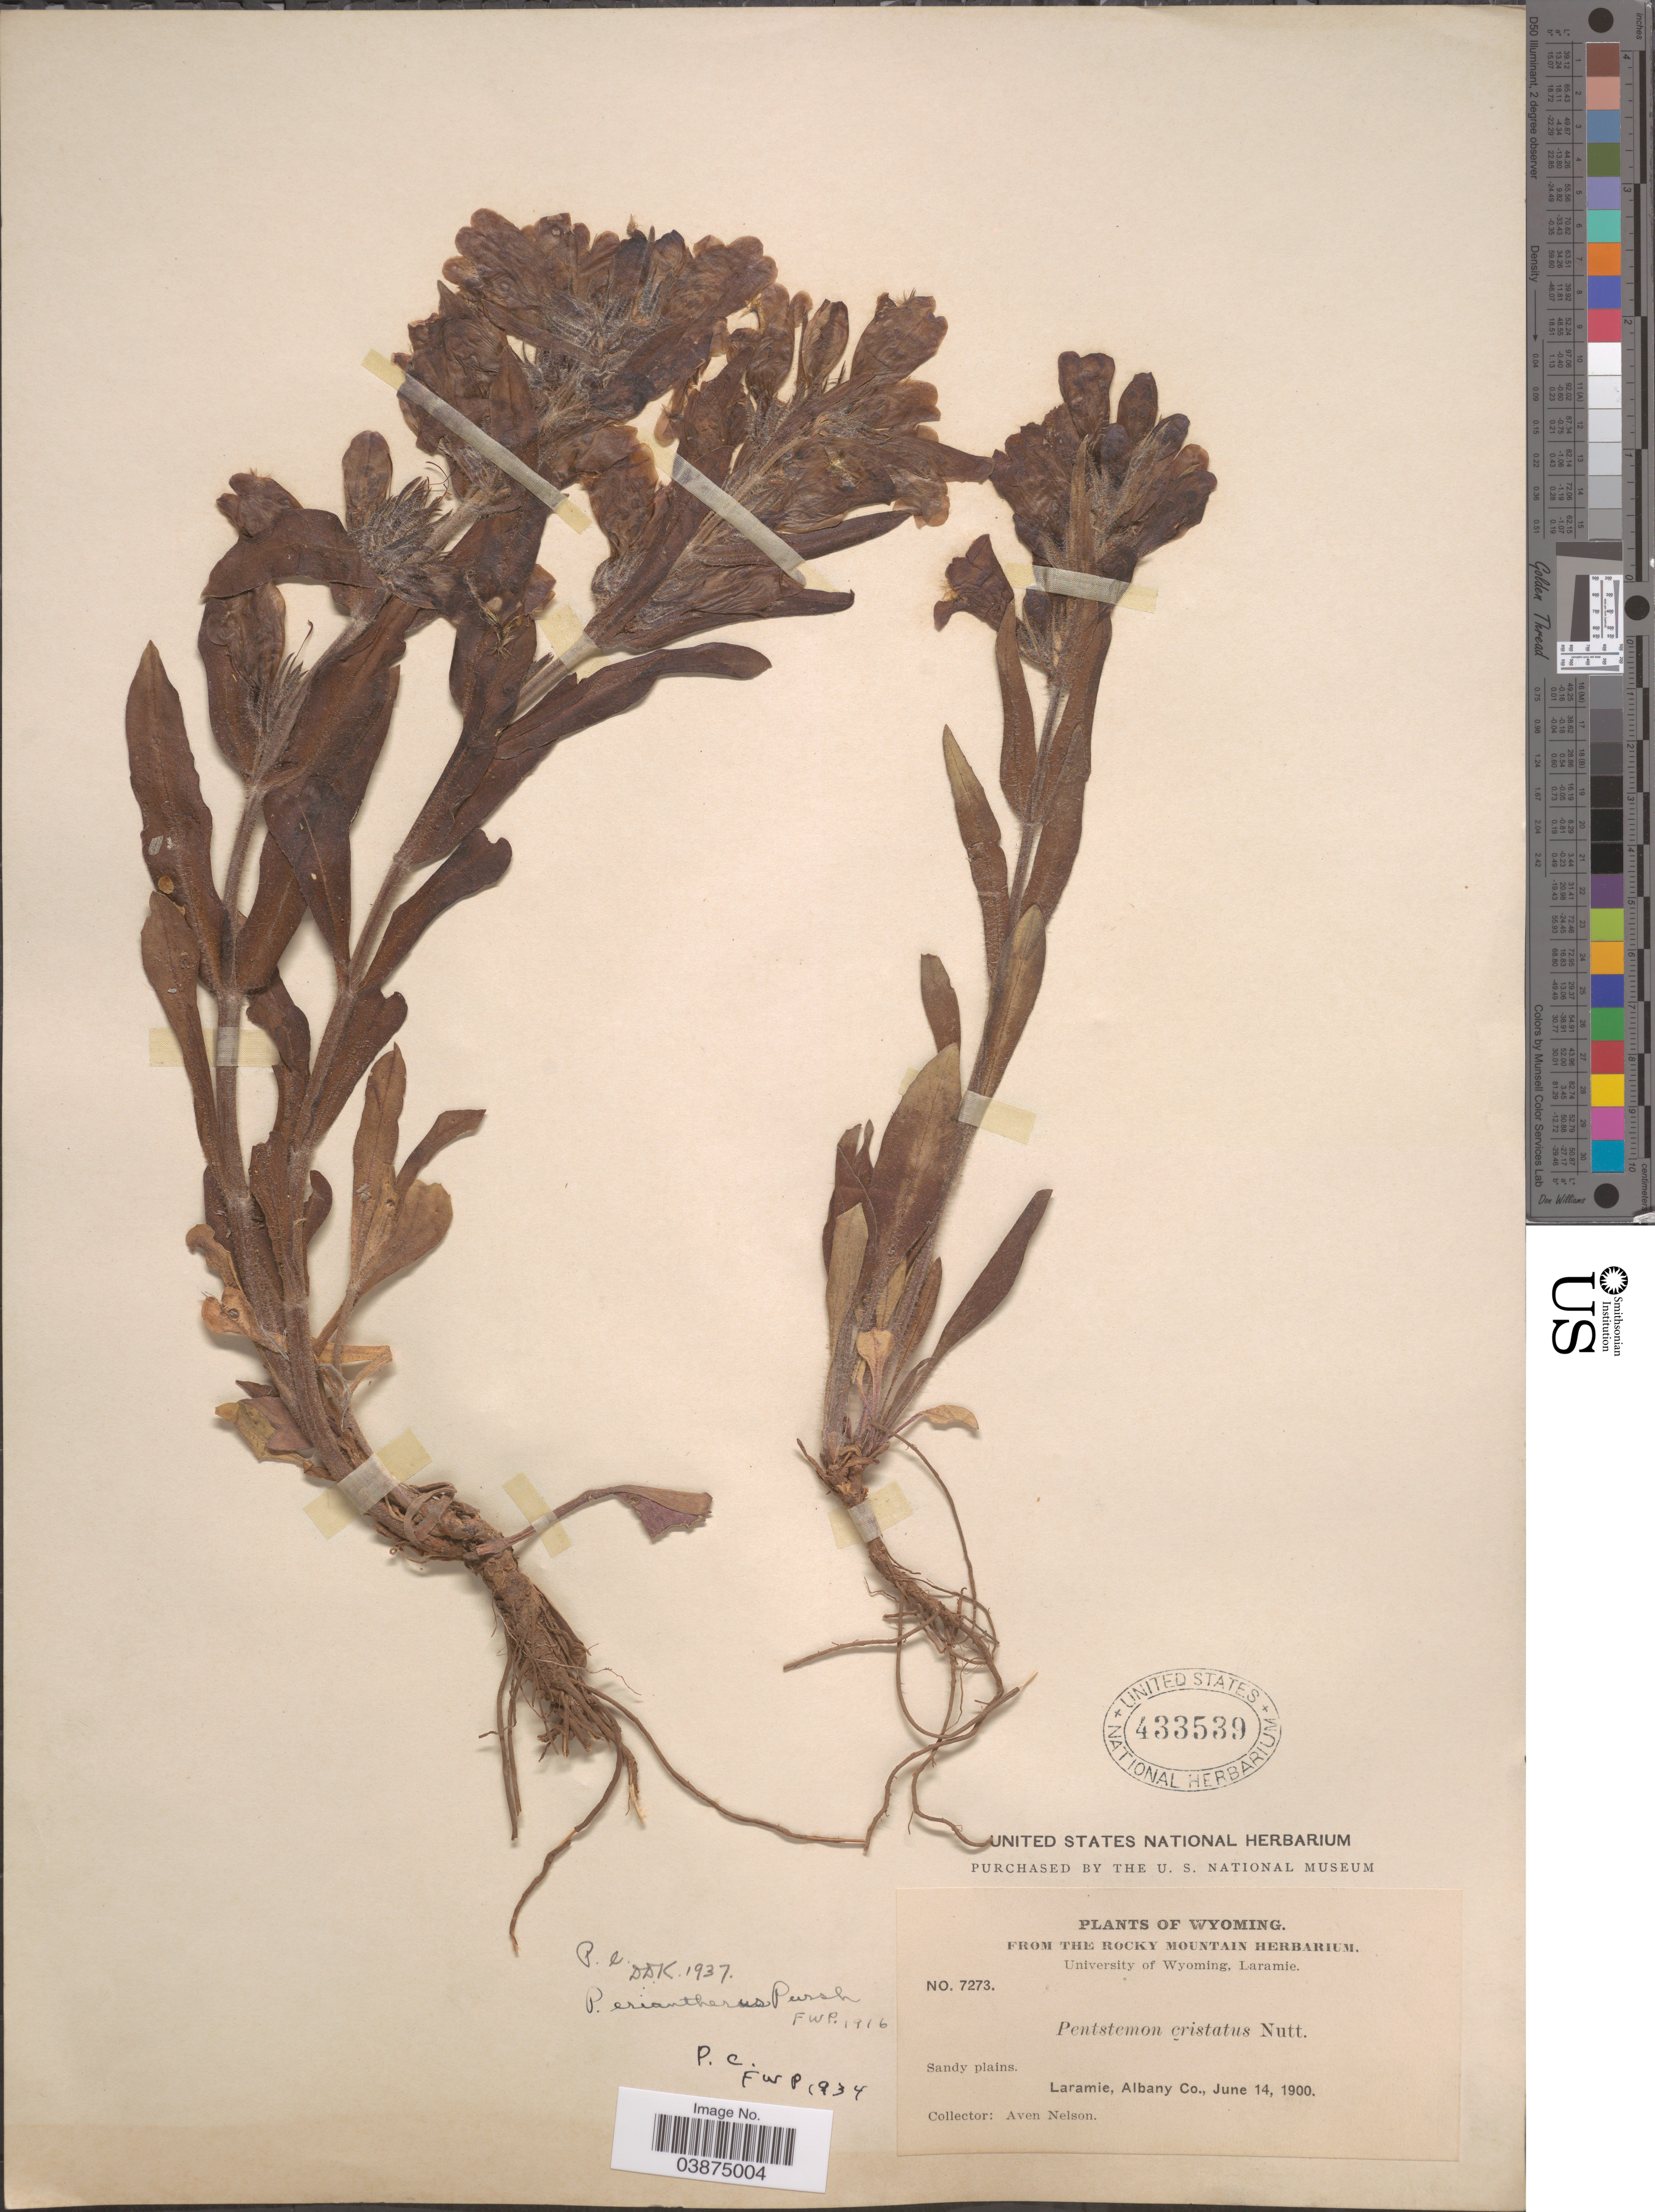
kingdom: Plantae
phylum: Tracheophyta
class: Magnoliopsida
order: Lamiales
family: Plantaginaceae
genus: Penstemon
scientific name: Penstemon eriantherus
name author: Pursh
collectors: A. Nelson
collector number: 7273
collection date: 1900-06-14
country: United States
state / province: Wyoming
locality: Laramie, Albany Co.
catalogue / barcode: US 433539